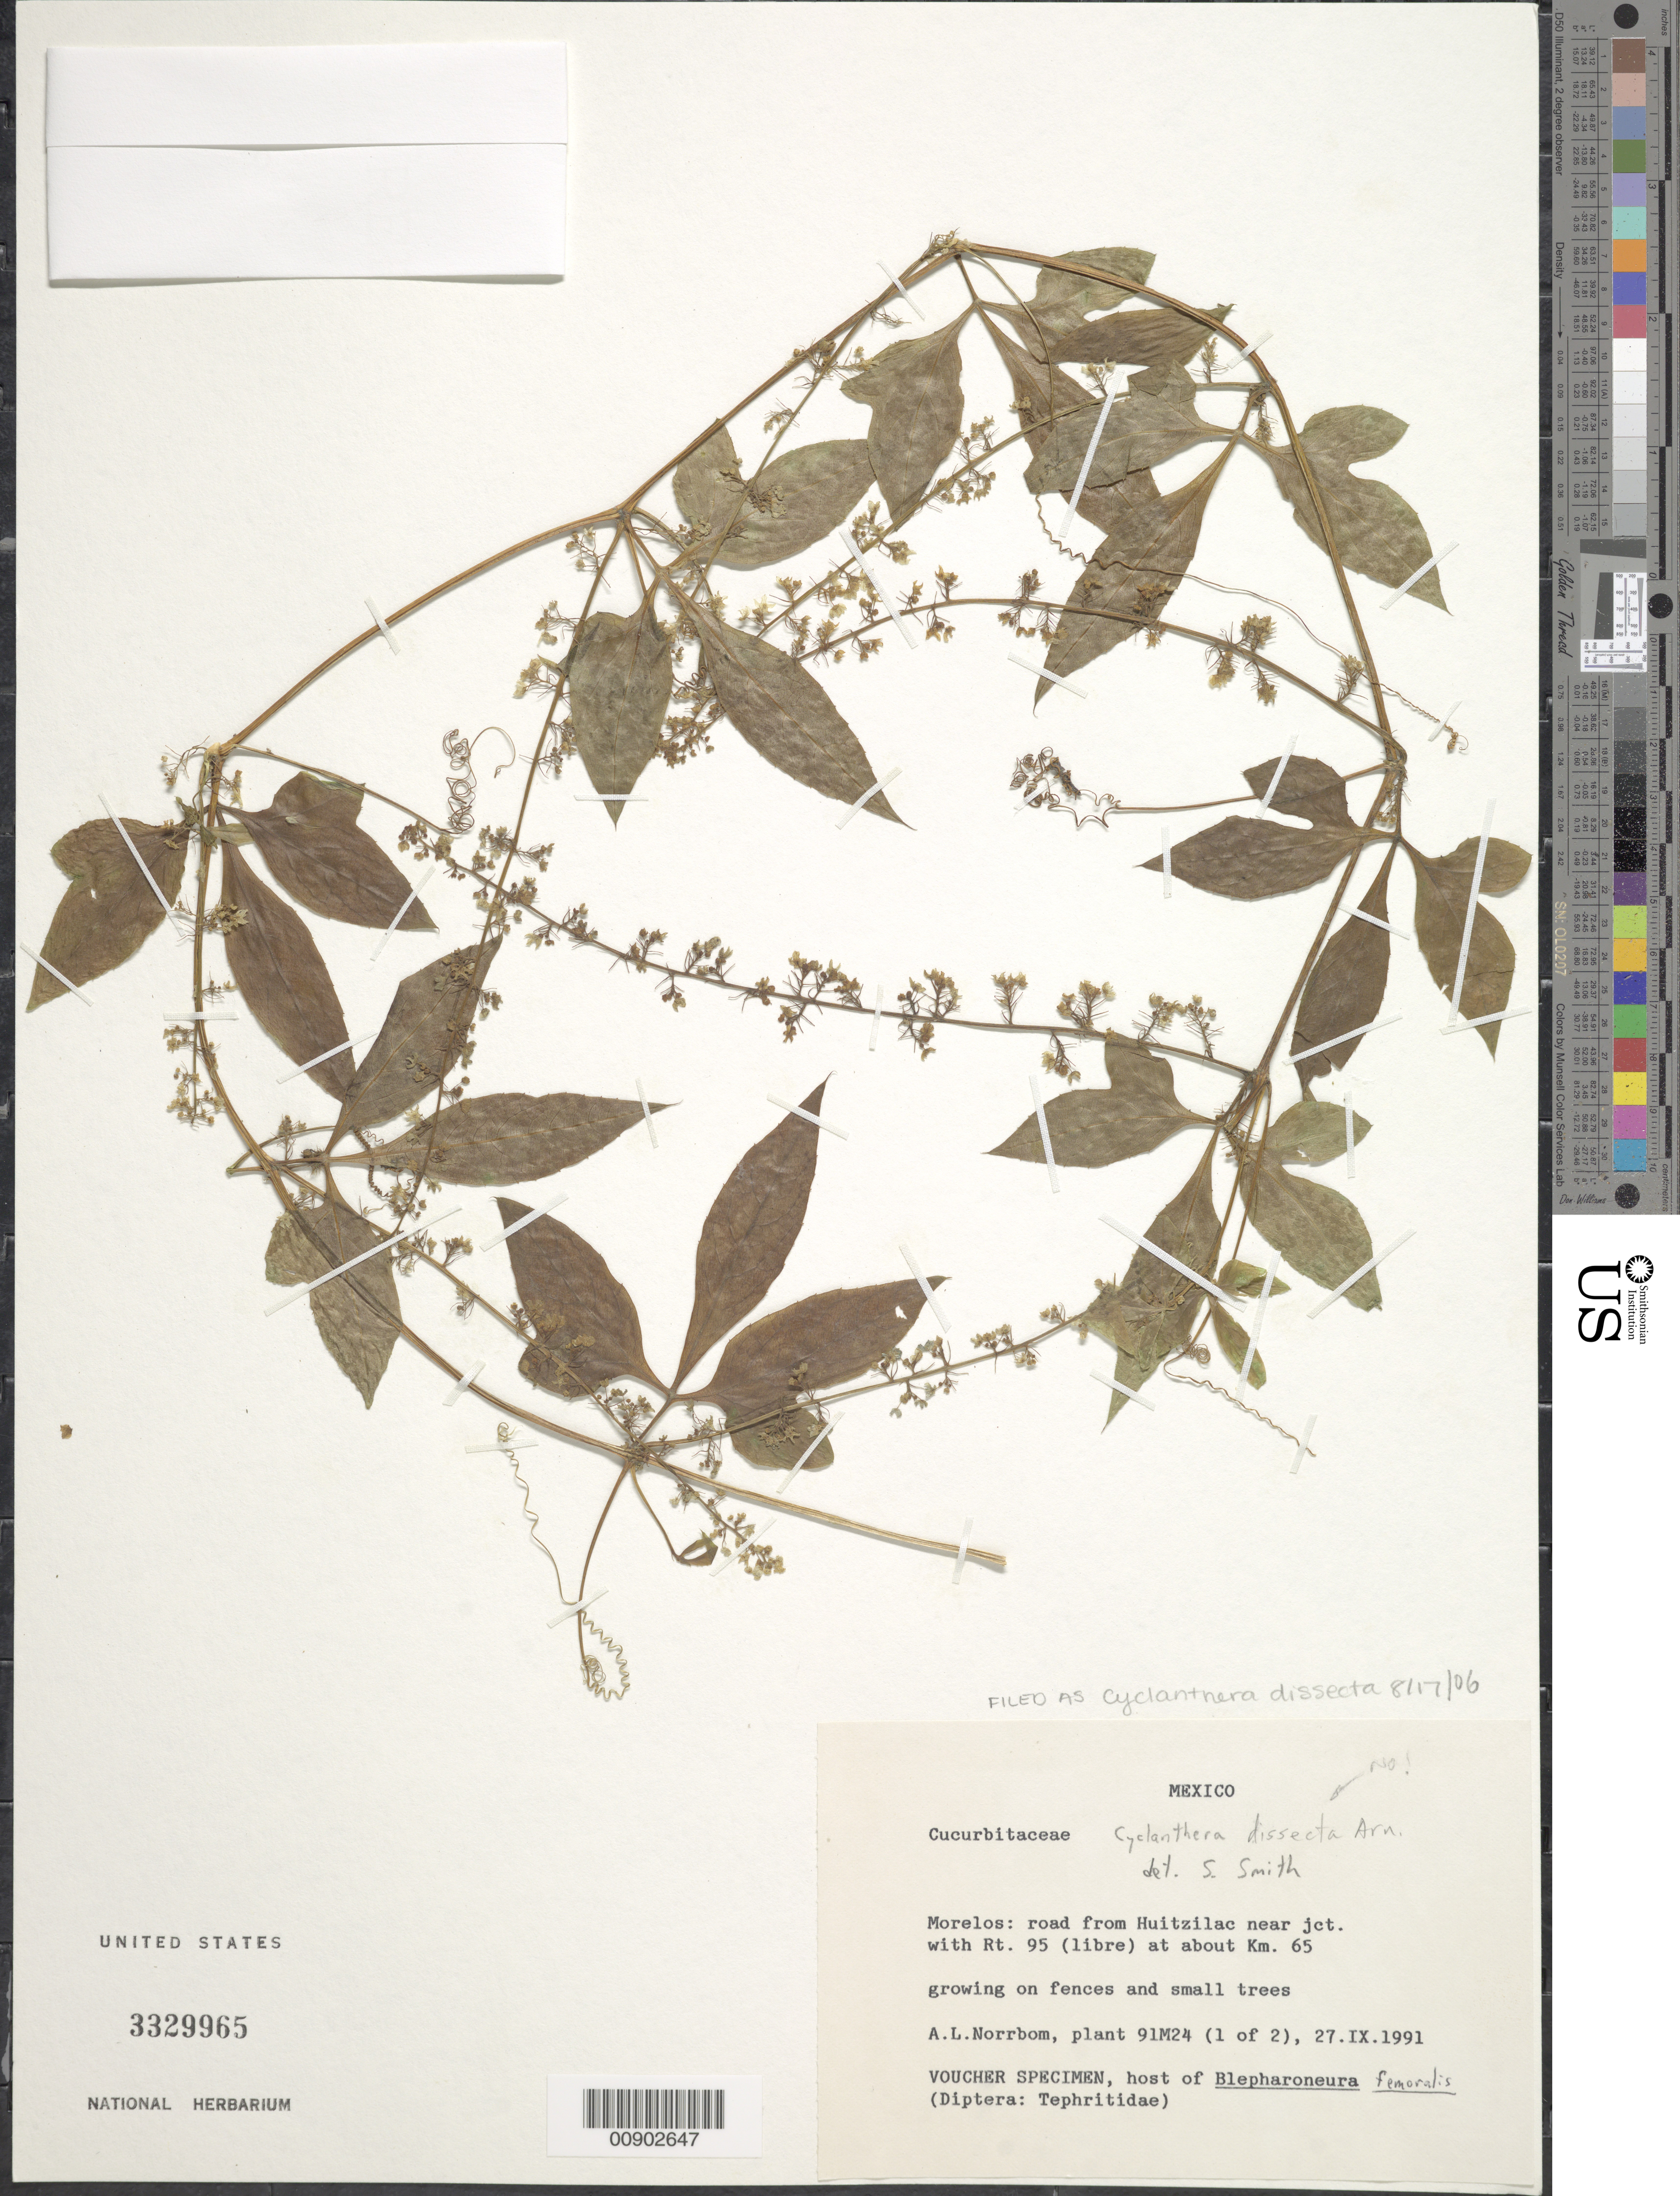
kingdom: Plantae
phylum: Tracheophyta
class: Magnoliopsida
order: Cucurbitales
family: Cucurbitaceae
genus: Cyclanthera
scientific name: Cyclanthera dissecta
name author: (Torr. & A. Gray) Arn.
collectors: A. L. Norrbom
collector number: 91M24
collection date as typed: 27 Sep 1991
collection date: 1991-09-27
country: Mexico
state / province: Morelos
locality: Road from Huitzilac near jct. with Rt. 95 (libre) at about km. 65.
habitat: Growing on fences and small trees.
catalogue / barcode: US 3329965